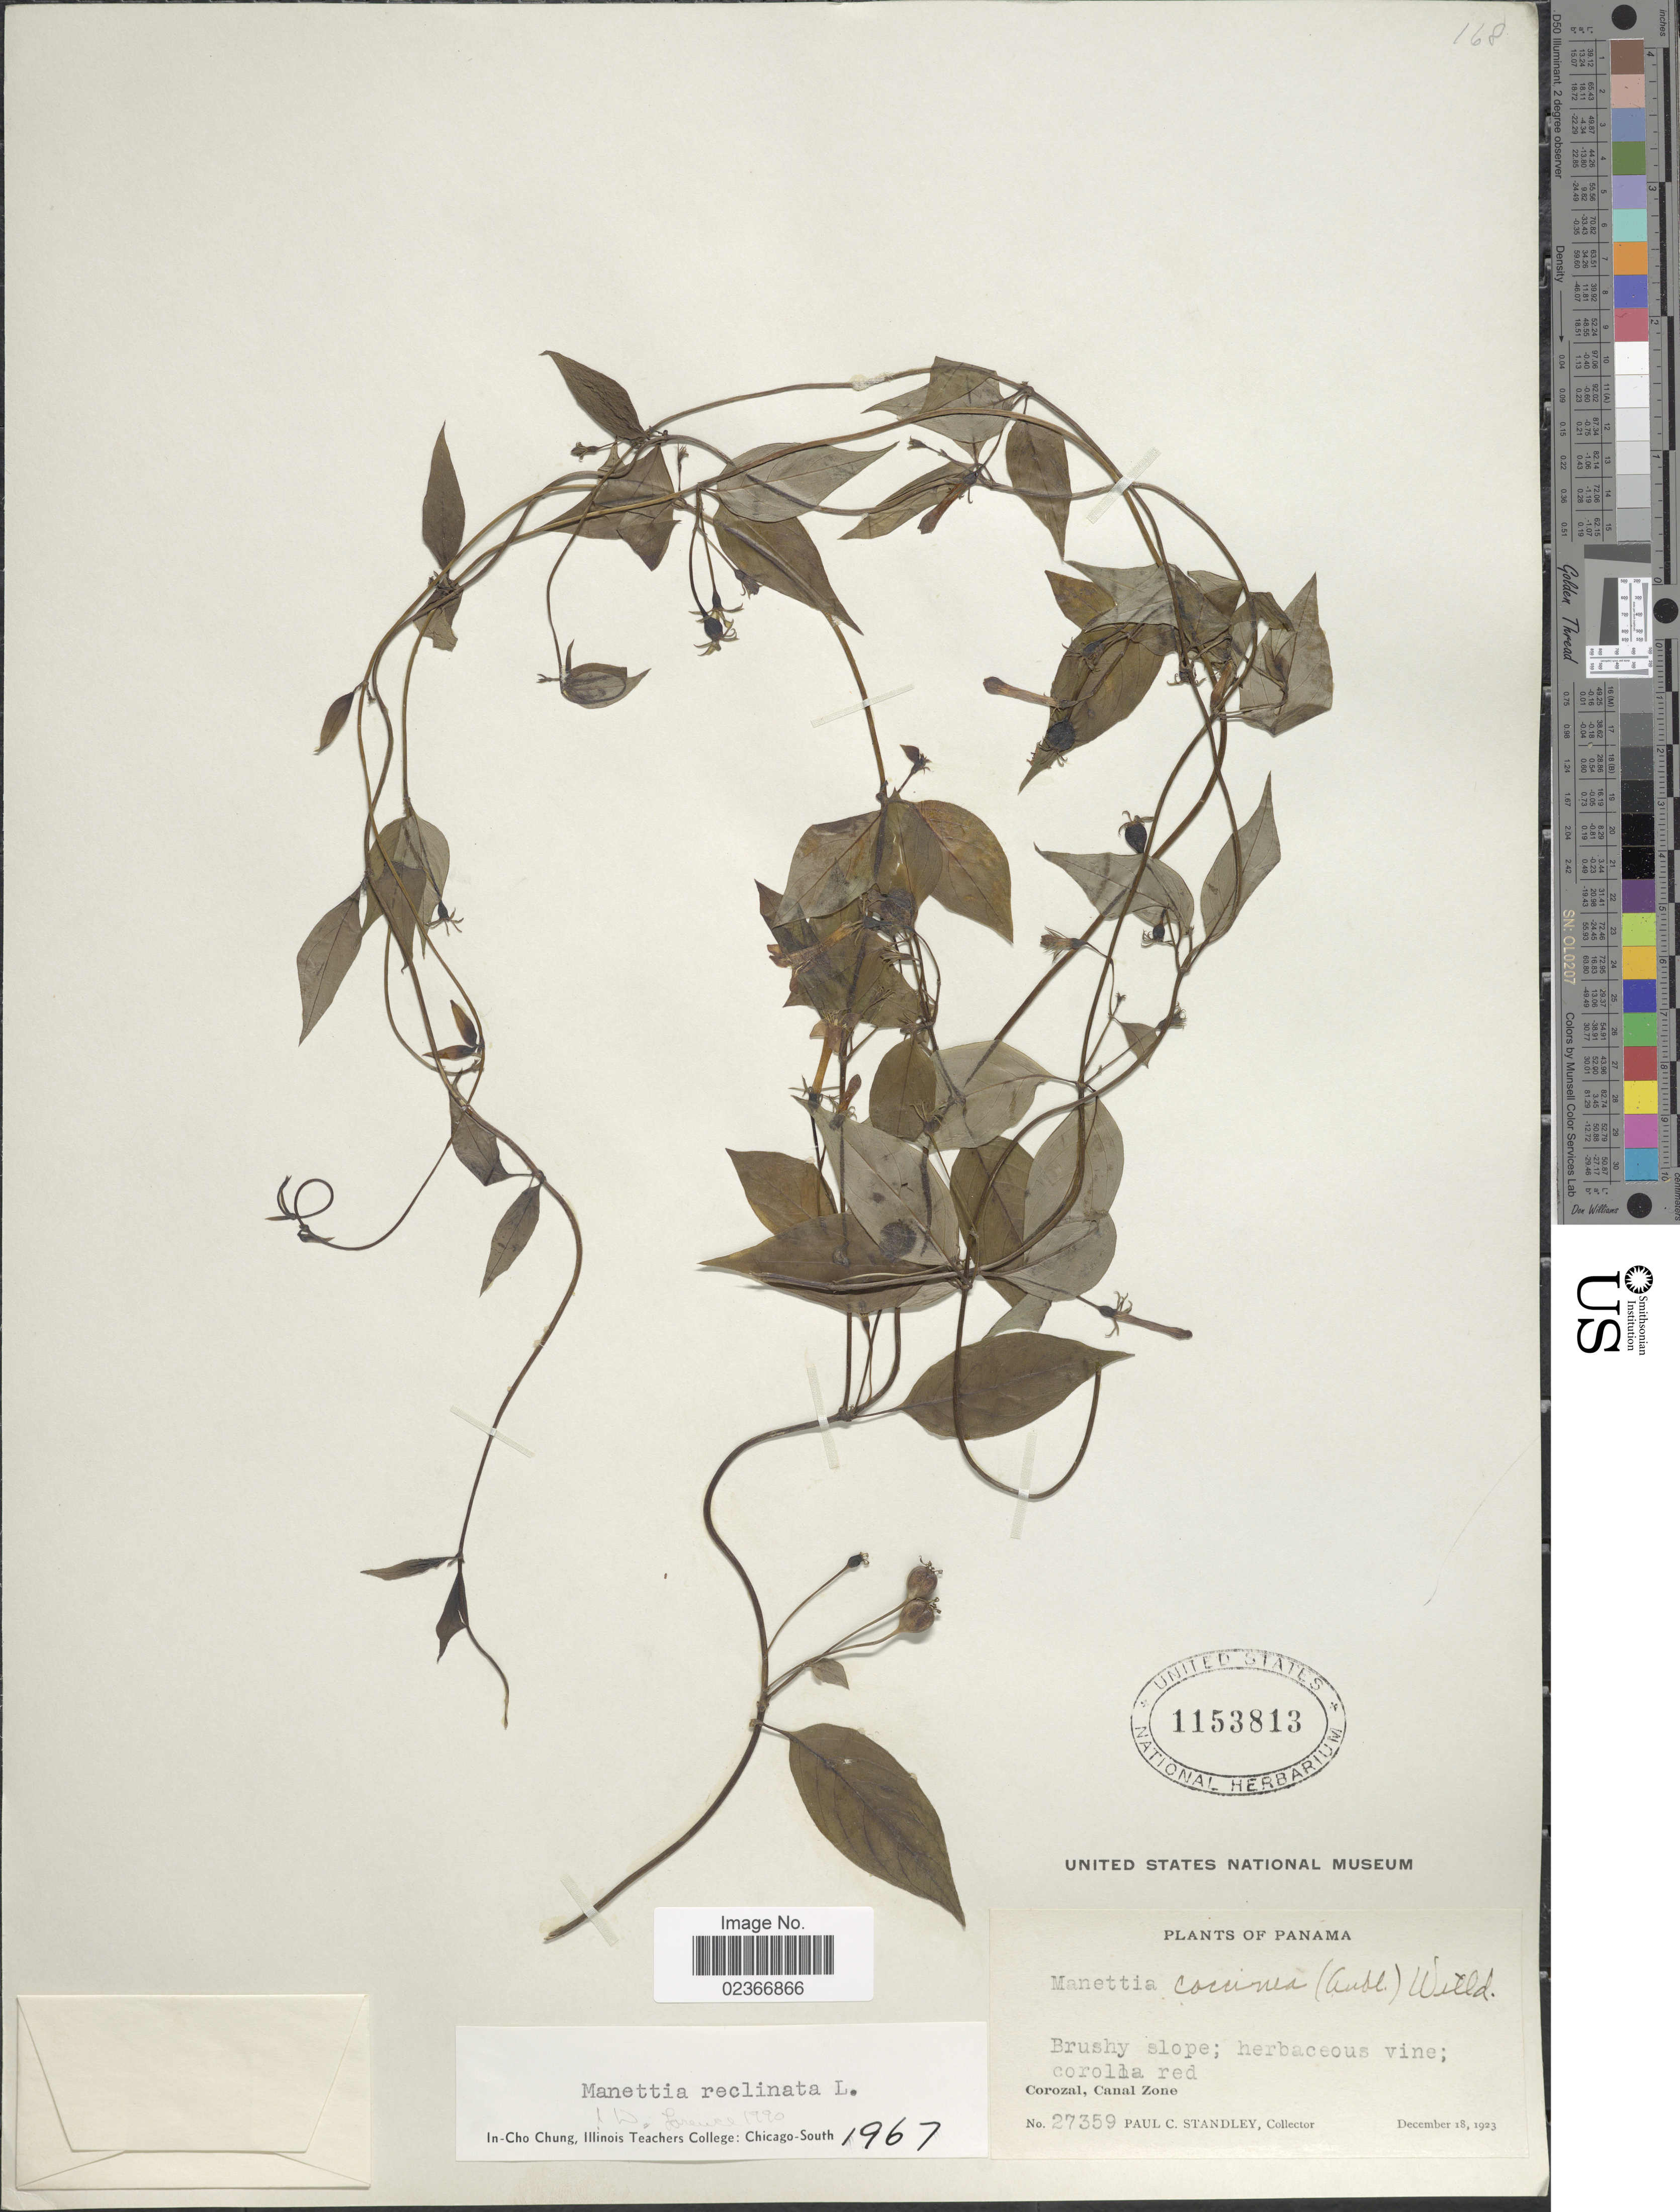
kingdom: Plantae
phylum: Tracheophyta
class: Magnoliopsida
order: Gentianales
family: Rubiaceae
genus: Manettia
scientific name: Manettia reclinata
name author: L.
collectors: P. C. Standley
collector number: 27359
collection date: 1923-12-18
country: Panama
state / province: Panamá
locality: Corozal, Canal Zone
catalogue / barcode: US 1154813